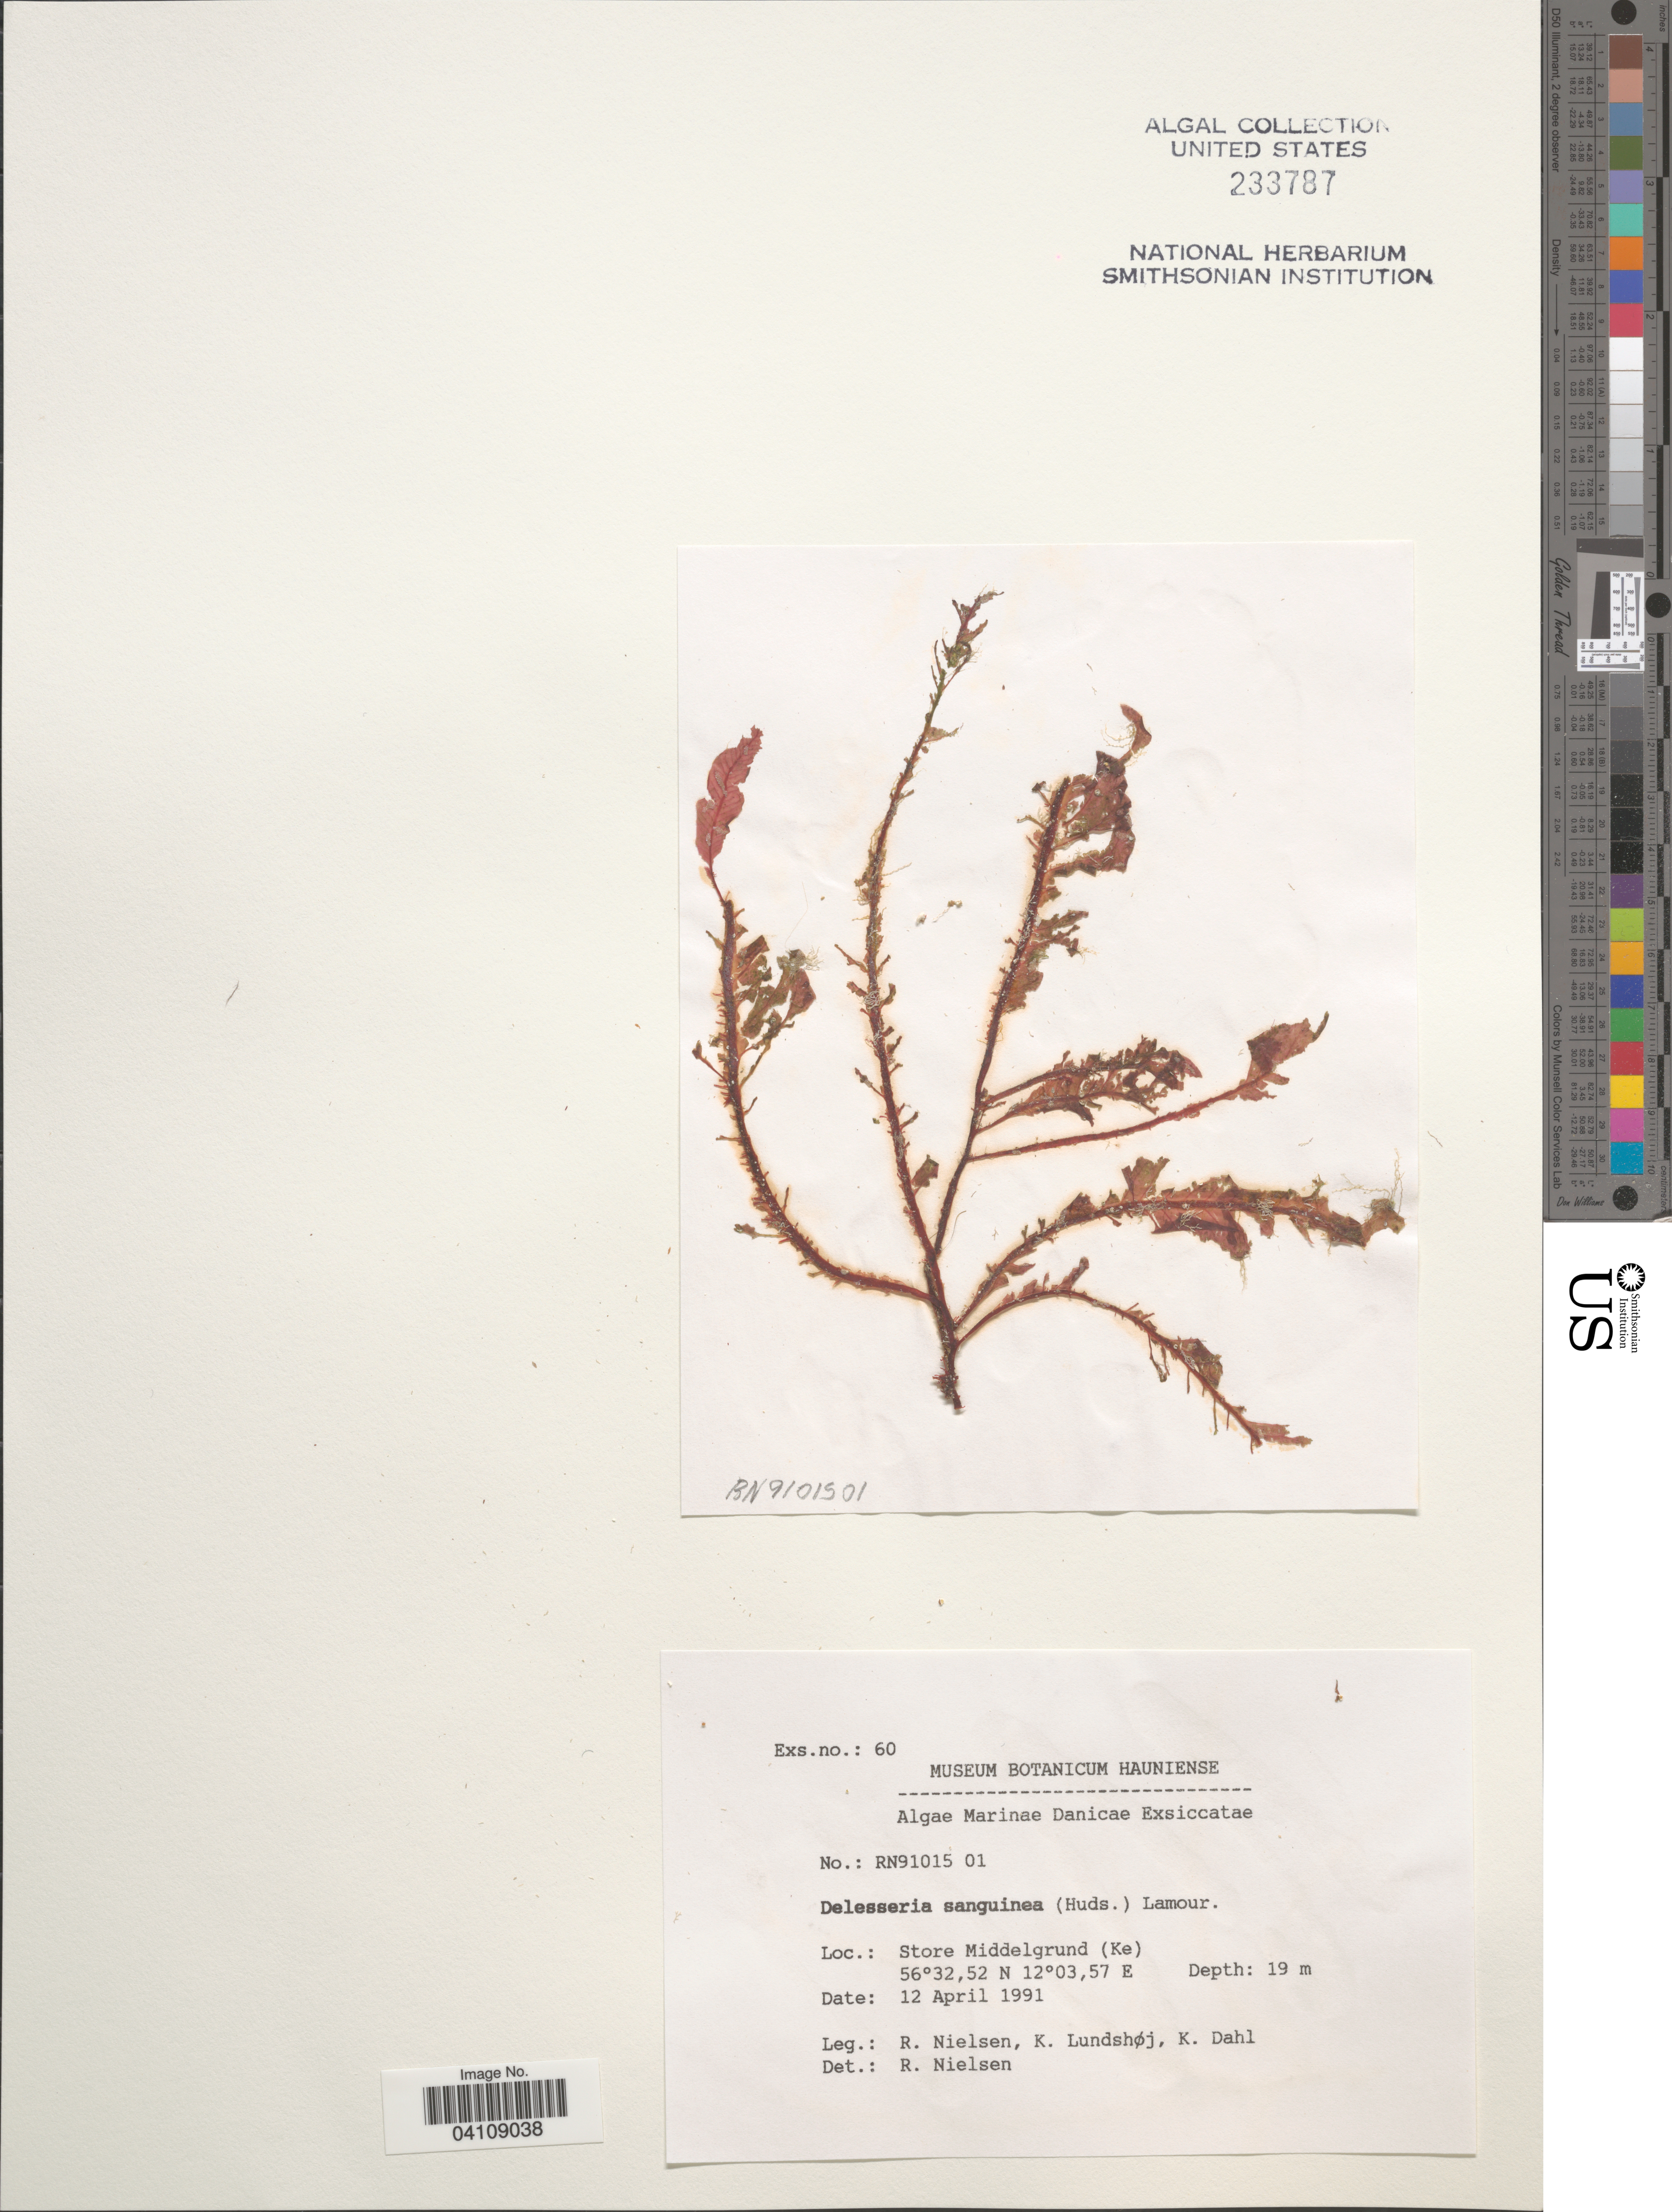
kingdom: Plantae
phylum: Rhodophyta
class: Florideophyceae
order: Ceramiales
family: Delesseriaceae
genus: Delesseria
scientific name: Delesseria sanguinea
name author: (Huds.) J.V.Lamouroux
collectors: R. Nielsen, K. Lundshøj & K. Dahl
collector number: RN91015 01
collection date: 1991-04-12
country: Denmark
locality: Danicae. Store Middelgrund (Ke).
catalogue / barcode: US 233787